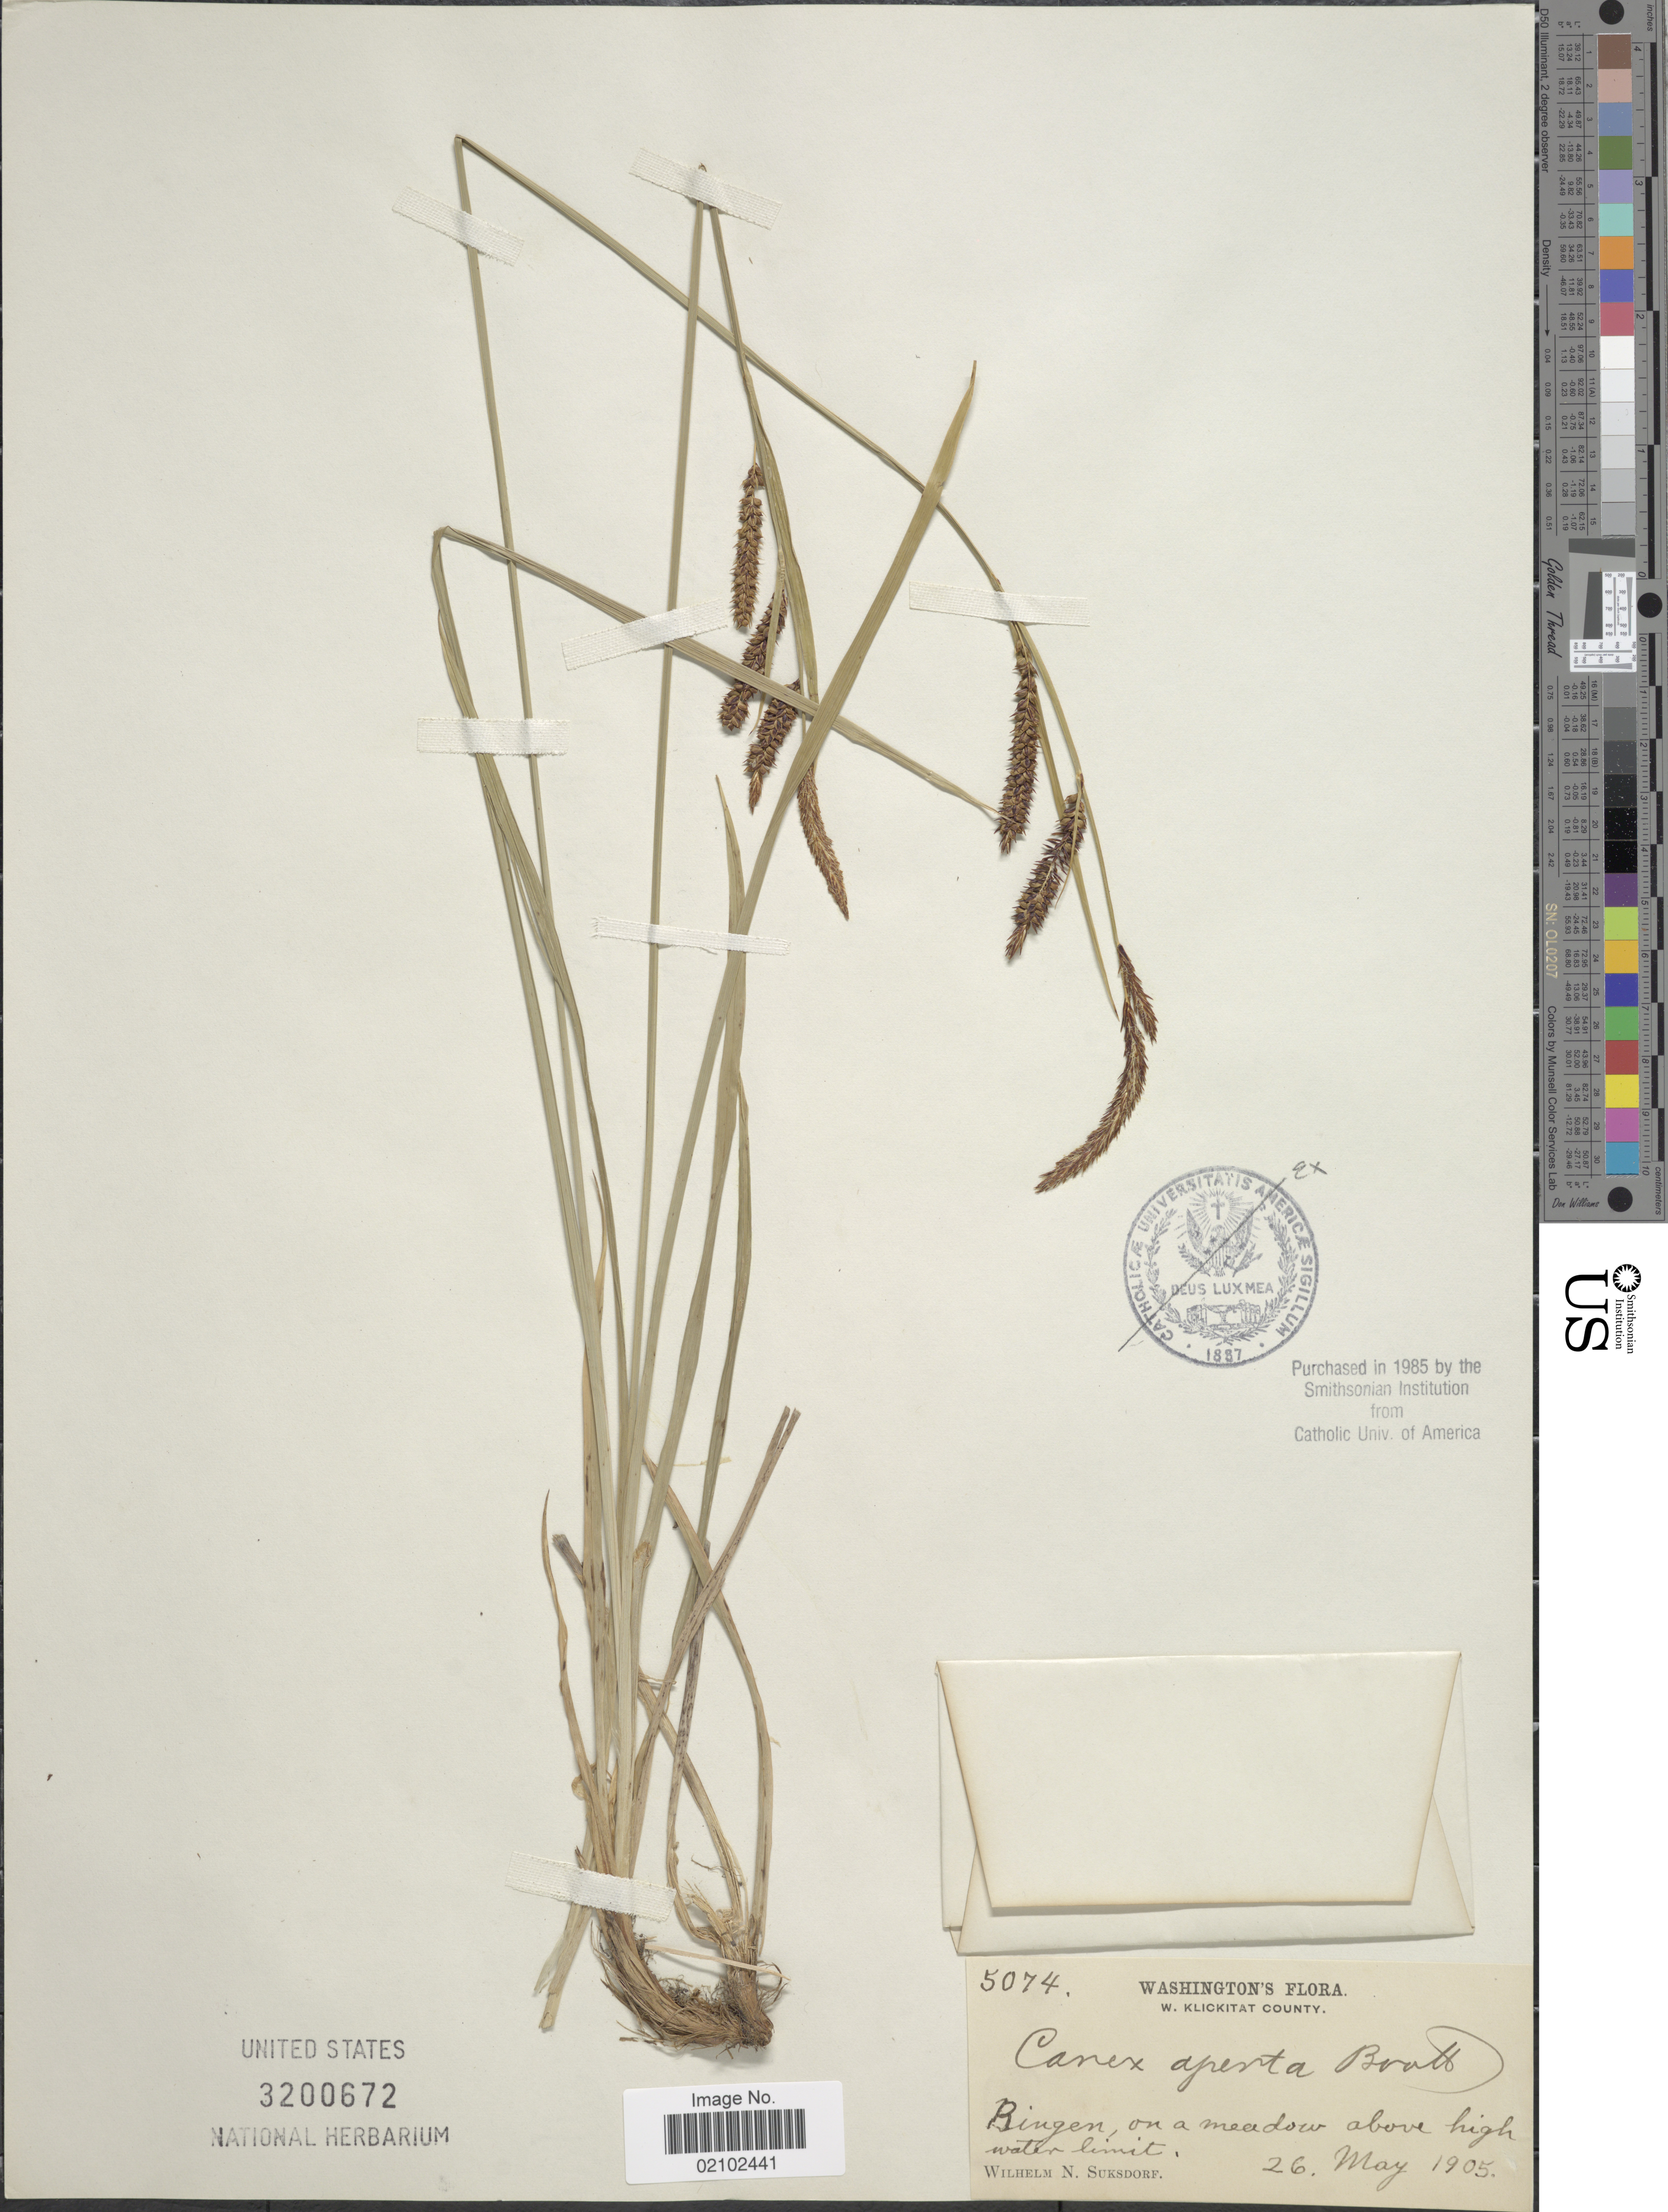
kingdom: Plantae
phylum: Tracheophyta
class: Liliopsida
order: Poales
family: Cyperaceae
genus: Carex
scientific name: Carex aperta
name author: Boott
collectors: W. N. Suksdorf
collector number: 5074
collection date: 1905-05-26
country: United States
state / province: Washington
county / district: Klickitat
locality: W. Klickitat County, Bingen on a meadow above high water limit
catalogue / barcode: US 3200672